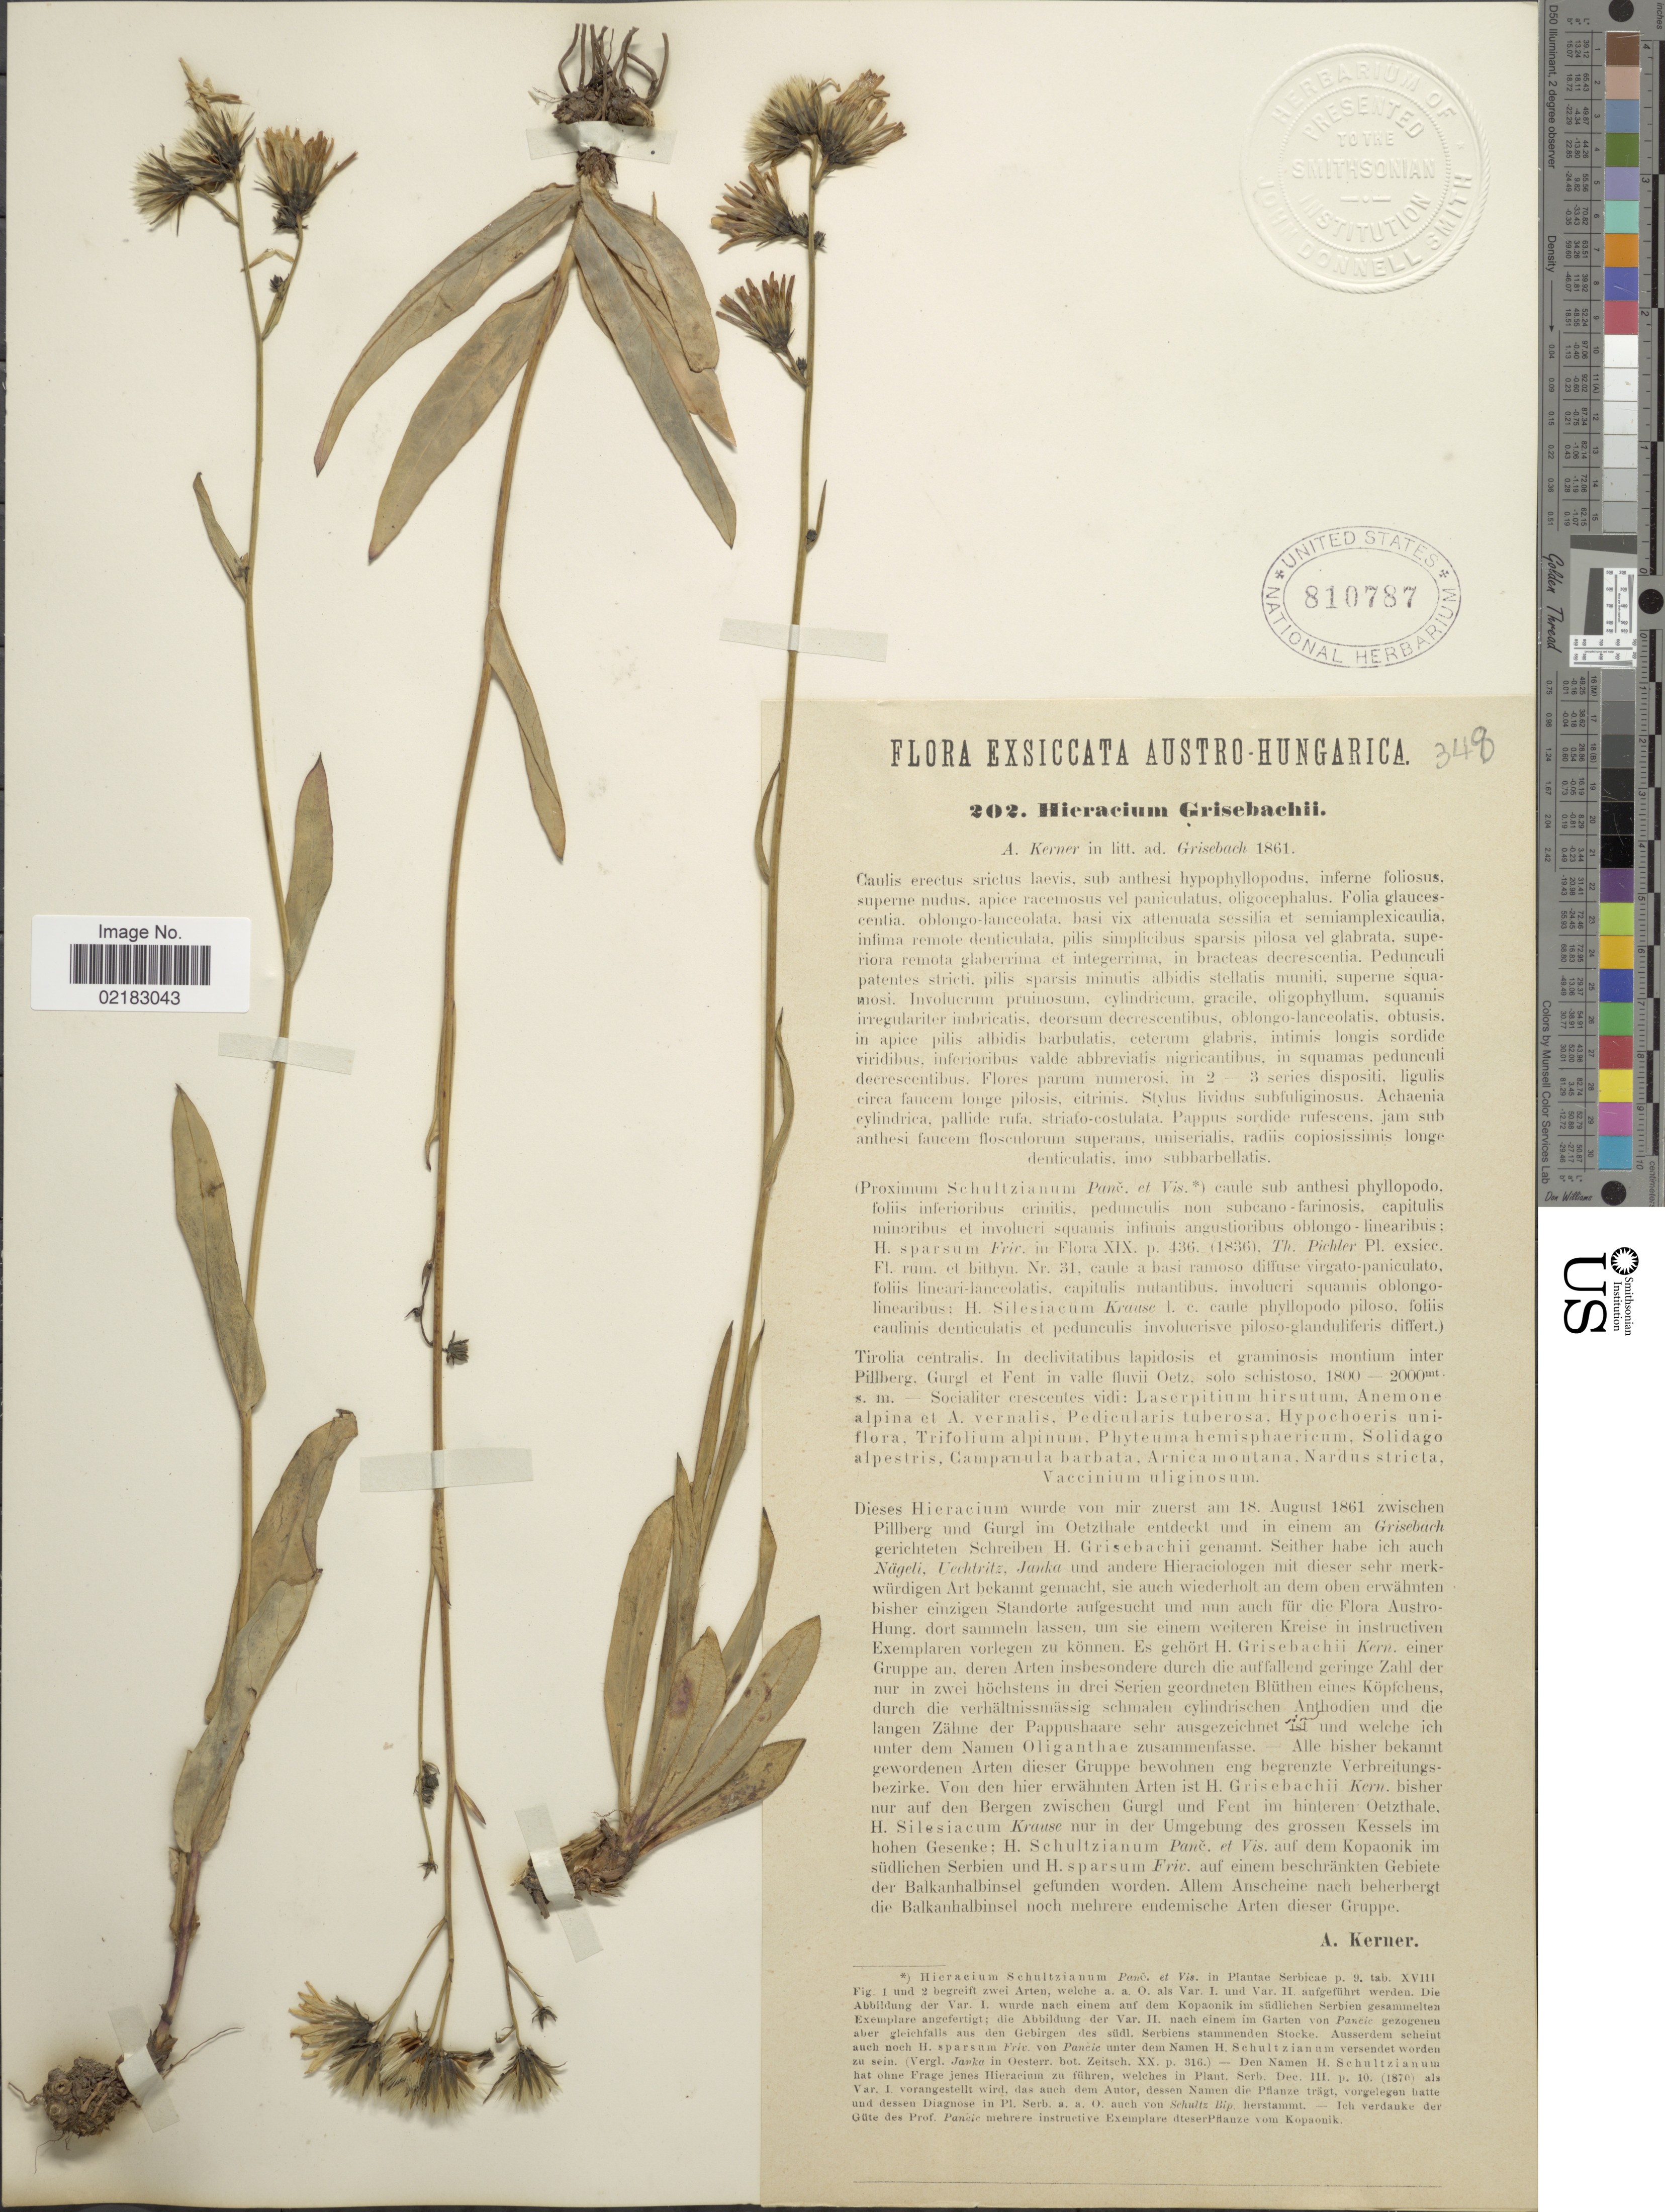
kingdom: Plantae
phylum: Tracheophyta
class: Magnoliopsida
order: Asterales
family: Asteraceae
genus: Hieracium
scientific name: Hieracium sparsum subsp. grisebachii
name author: (A. Kern.) Zahn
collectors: A. Kerner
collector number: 202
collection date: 1861-08-18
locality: Austro - Hungarica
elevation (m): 1800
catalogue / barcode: US 810787